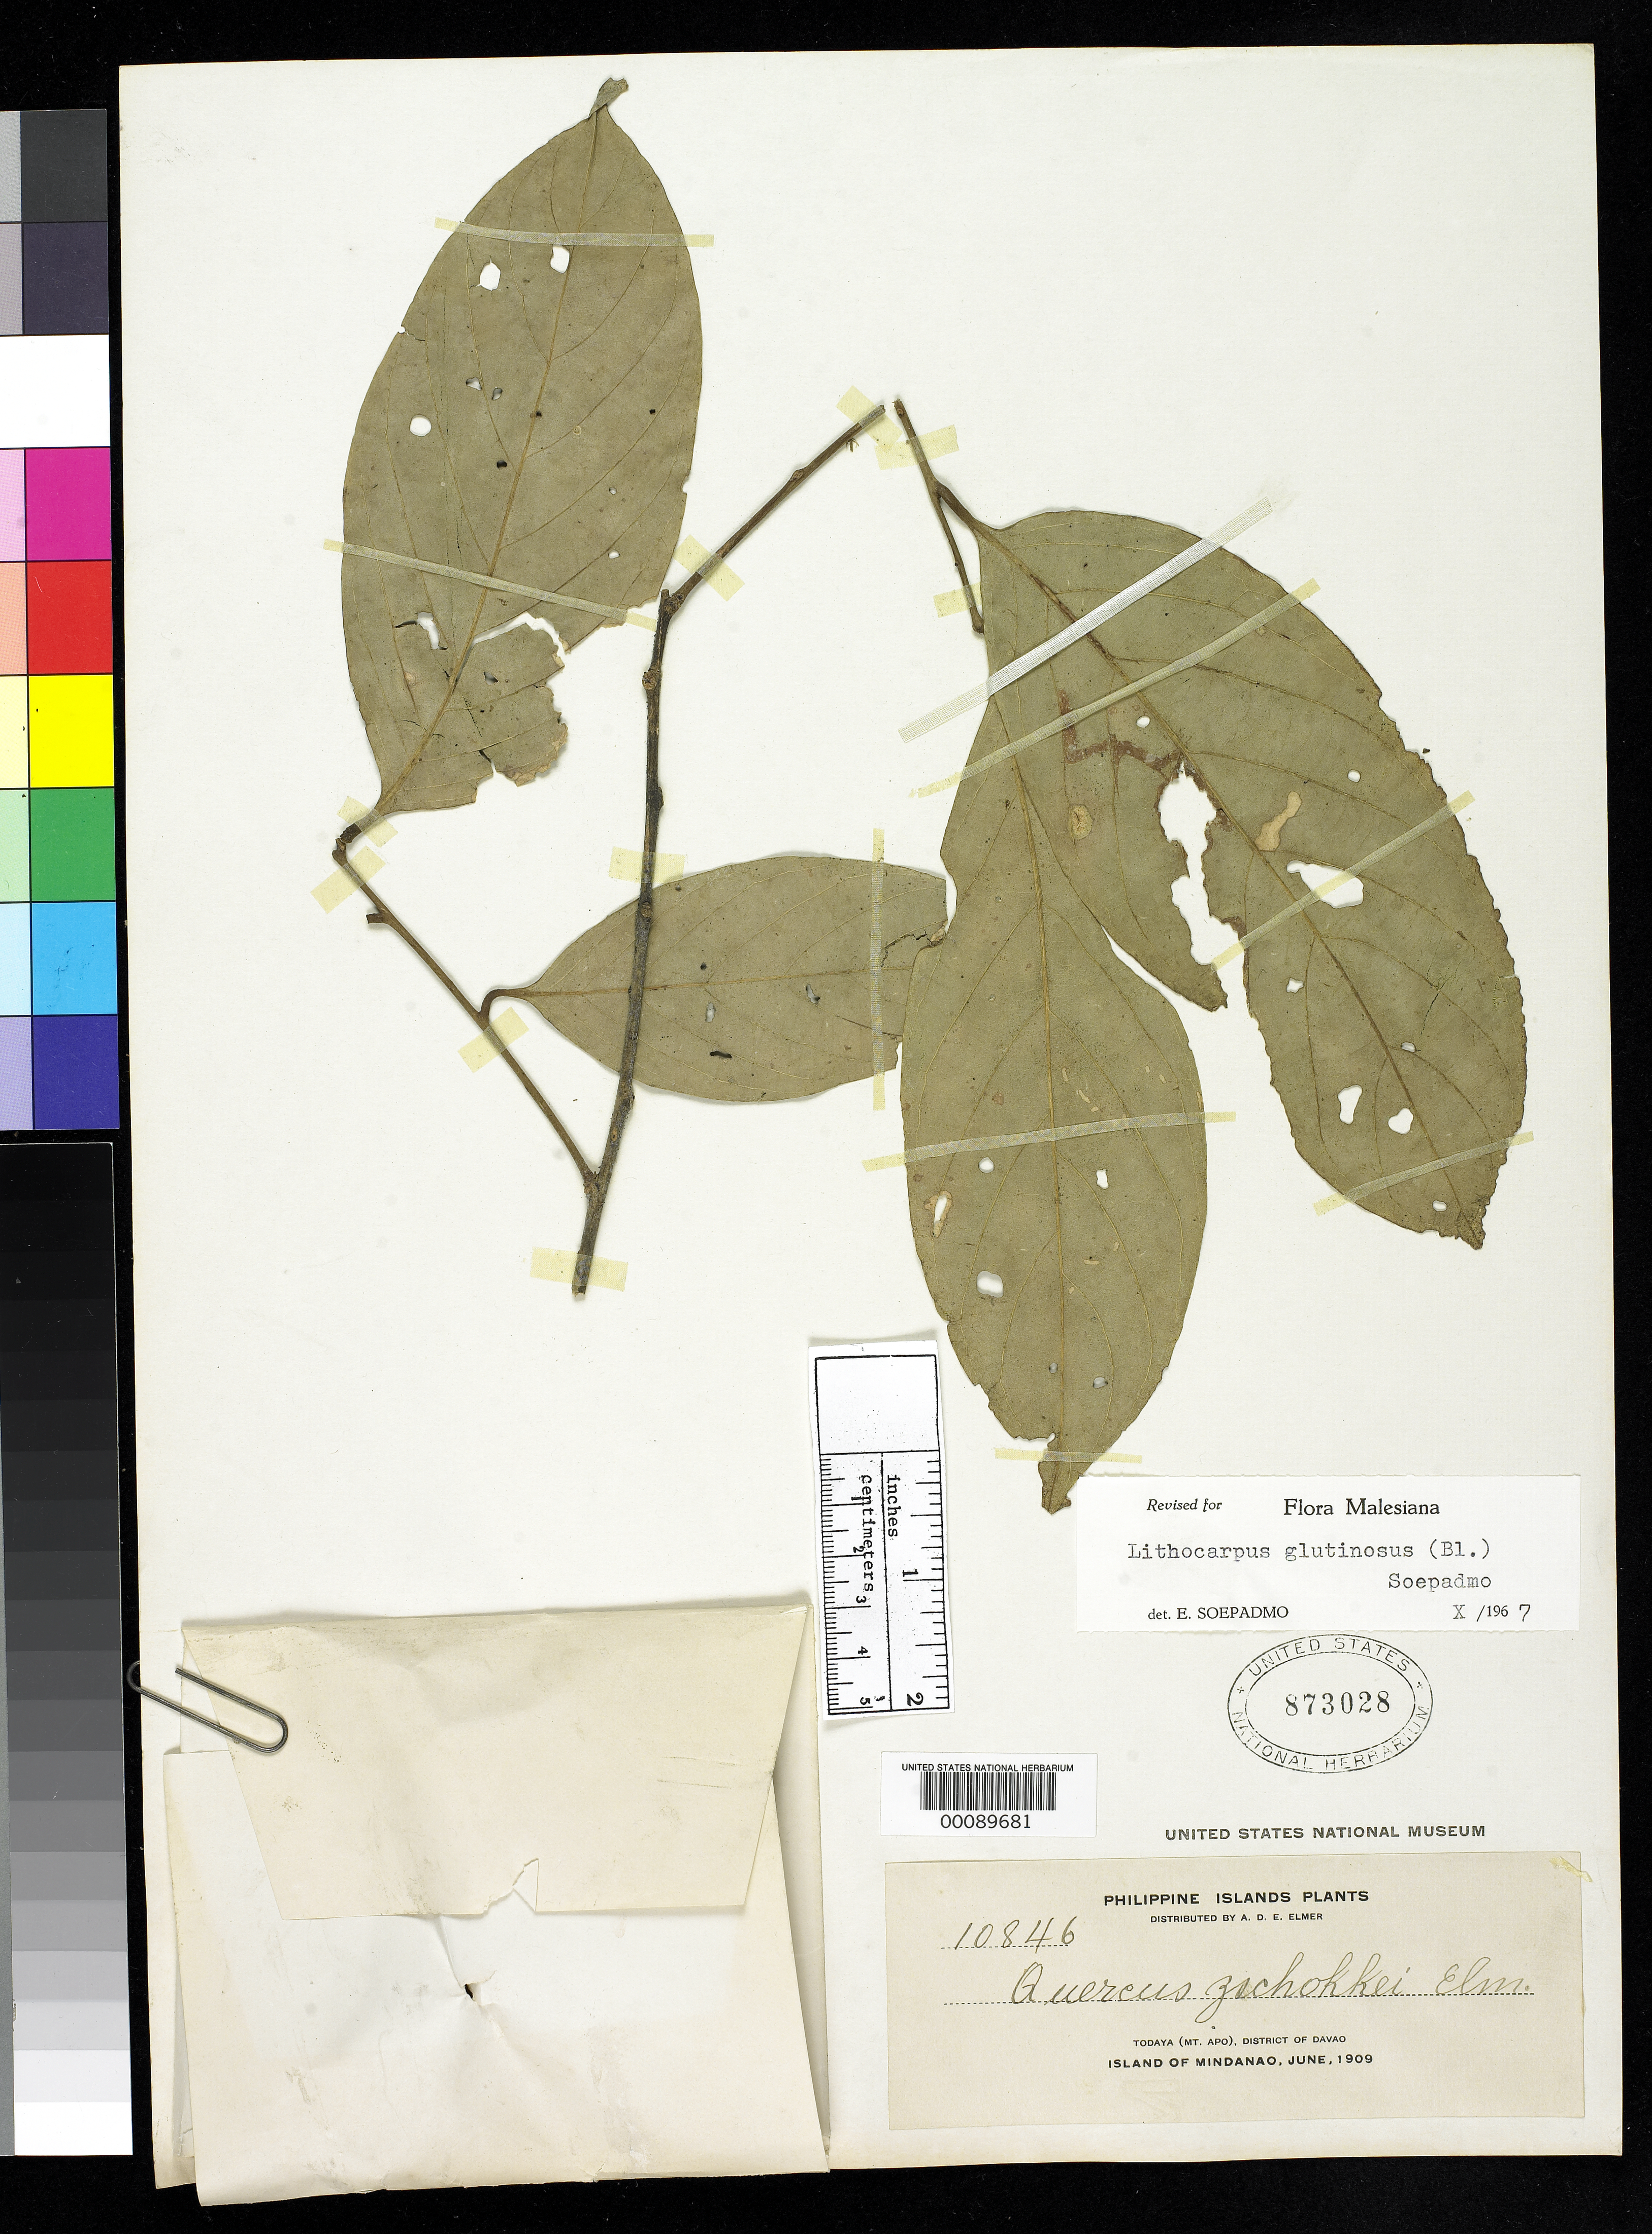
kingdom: Plantae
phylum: Tracheophyta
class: Magnoliopsida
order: Fagales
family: Fagaceae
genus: Quercus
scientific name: Quercus zschokkei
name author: Elmer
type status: Isotype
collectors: A. D. E. Elmer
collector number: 10846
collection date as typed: Jun 1909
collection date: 1909-06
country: Philippines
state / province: Davao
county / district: Davao del Sur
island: Mindanao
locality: Todaya, Mt. Apo.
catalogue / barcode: US 873028